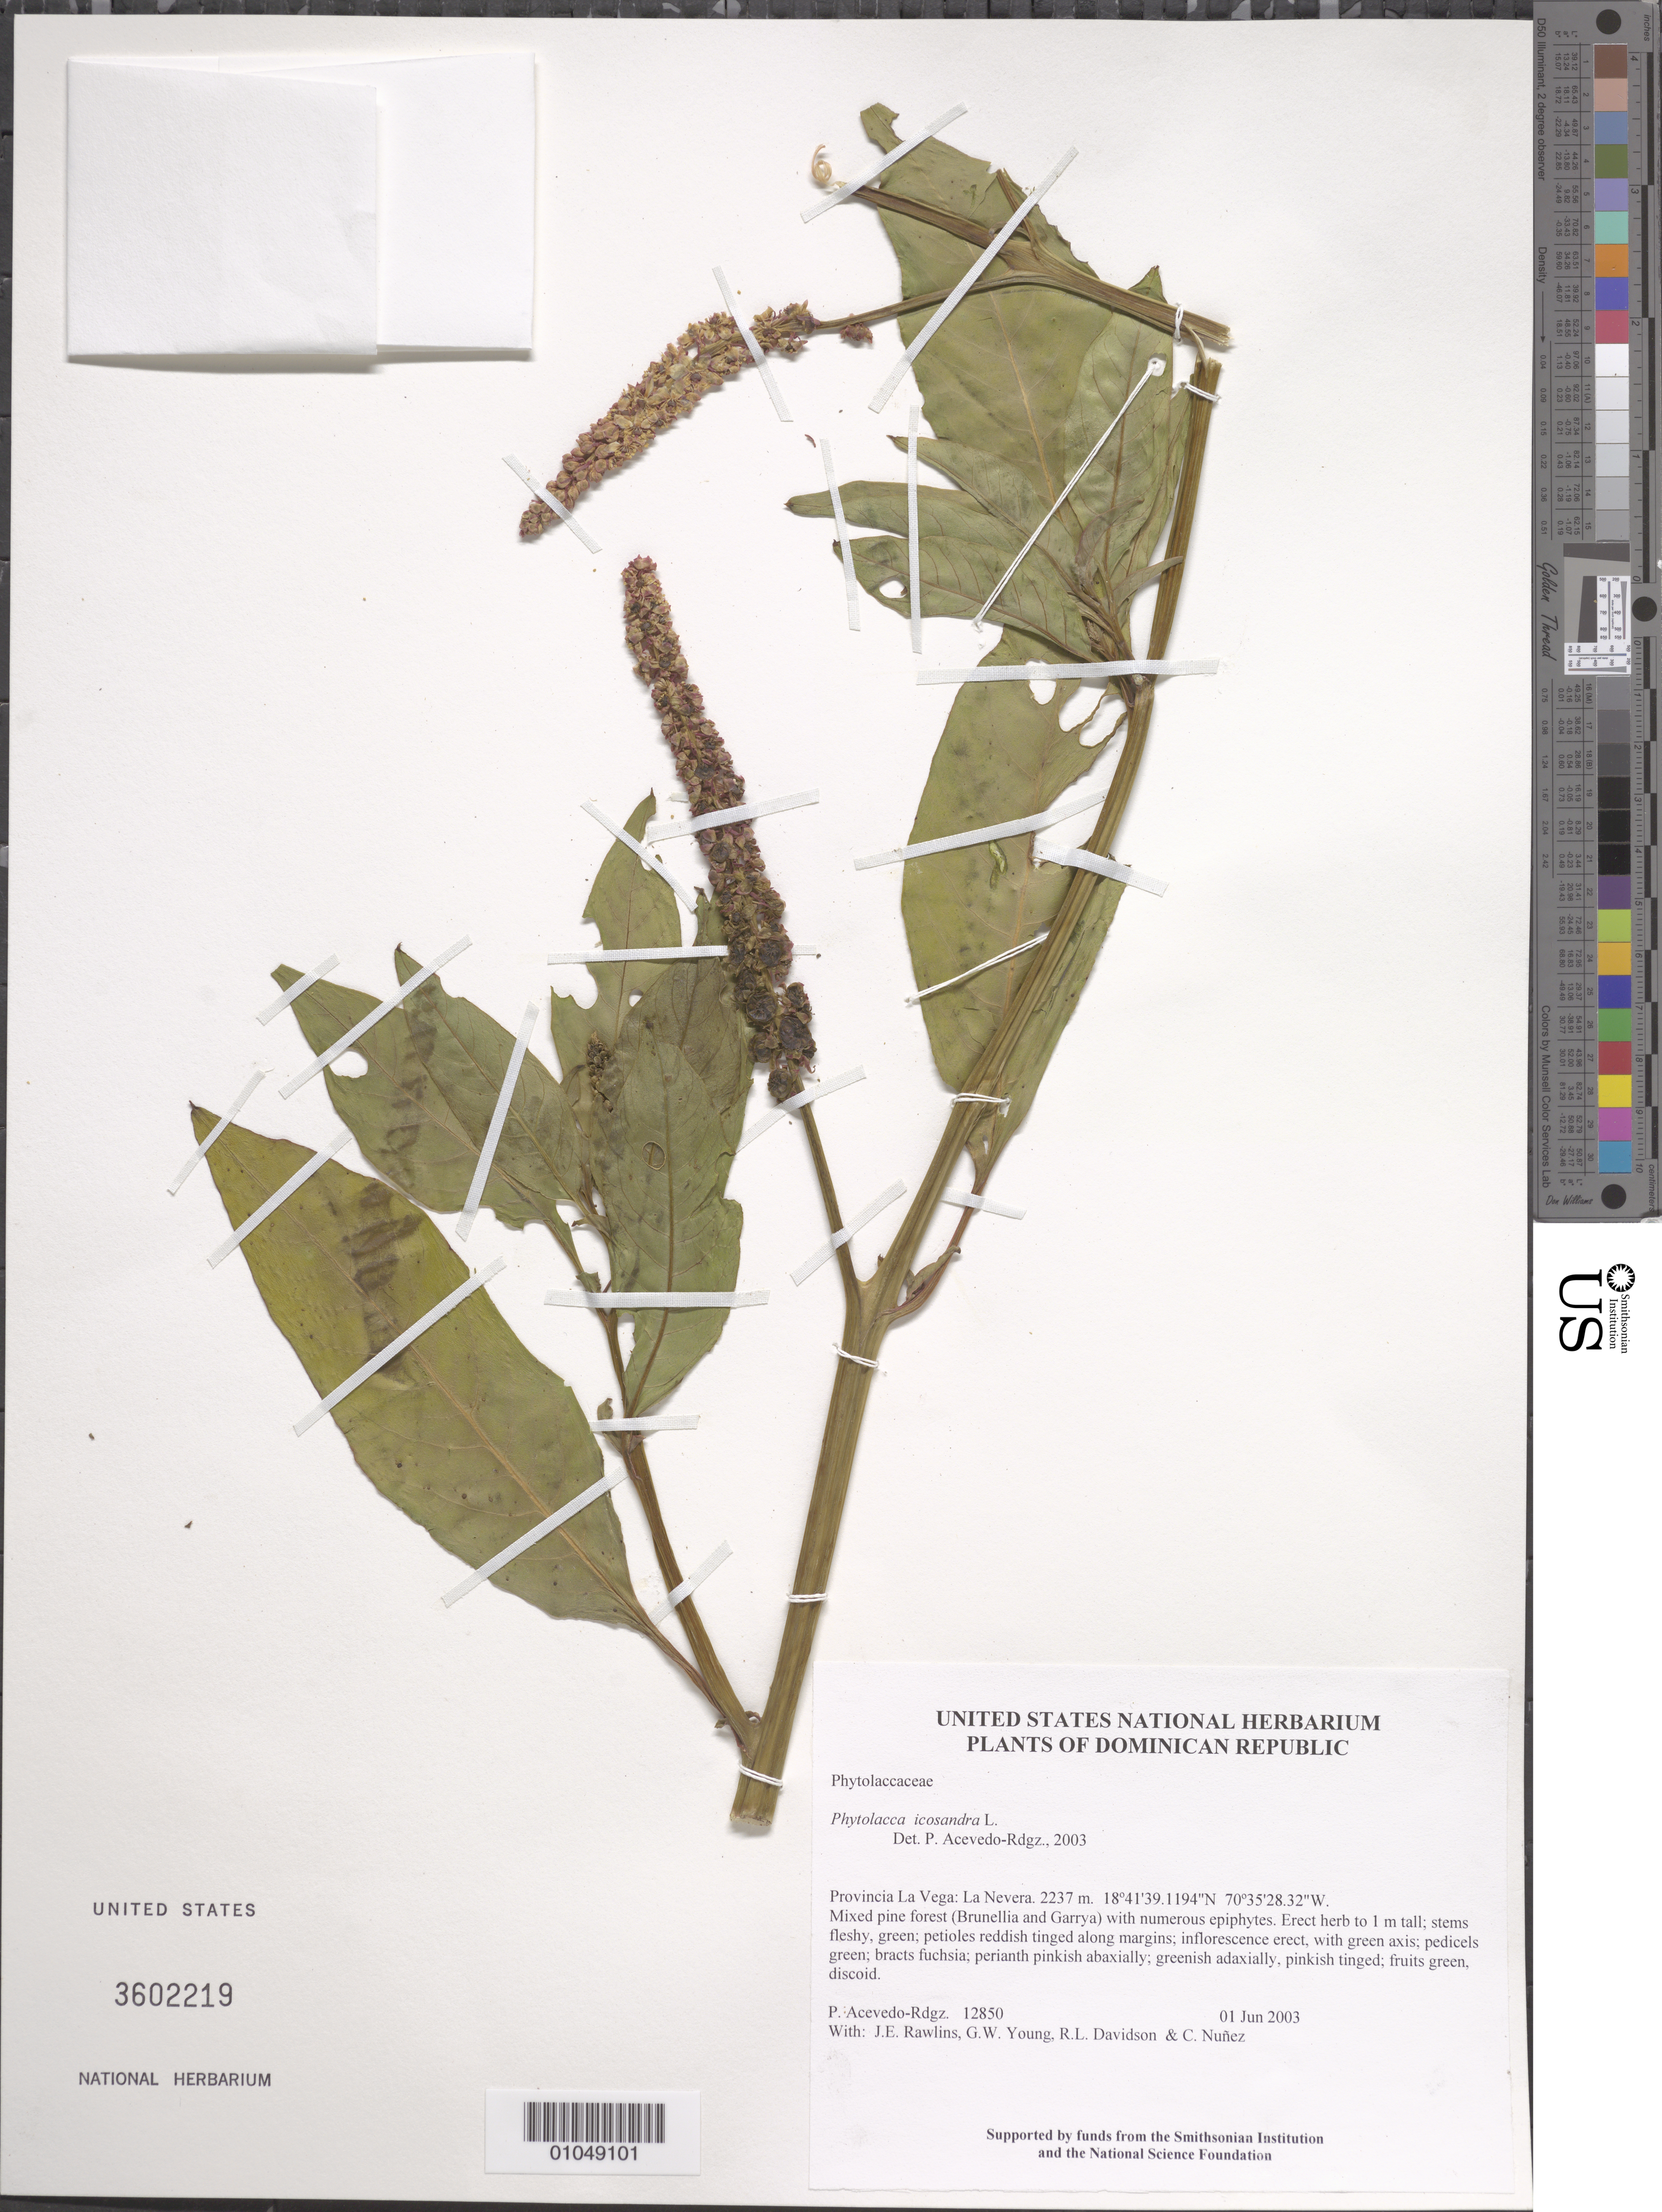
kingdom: Plantae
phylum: Tracheophyta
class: Magnoliopsida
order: Caryophyllales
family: Phytolaccaceae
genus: Phytolacca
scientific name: Phytolacca icosandra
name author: L.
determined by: Acevedo-Rodríguez, P., (BOT), Smithsonian Institution - National Museum of Natural History (UNITED STATES)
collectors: P. Acevedo-Rodr., J. Rawlins, G. Young, R. Davidson & C. Nunez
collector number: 12850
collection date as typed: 01 Jun 2003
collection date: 2003-06-01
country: Dominican Republic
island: Hispaniola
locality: Provincia La Vega: La Nevera.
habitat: Mixed pine forest (Brunellia and Garrya) with numerous epiphytes.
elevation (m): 2237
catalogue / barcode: US 3602219